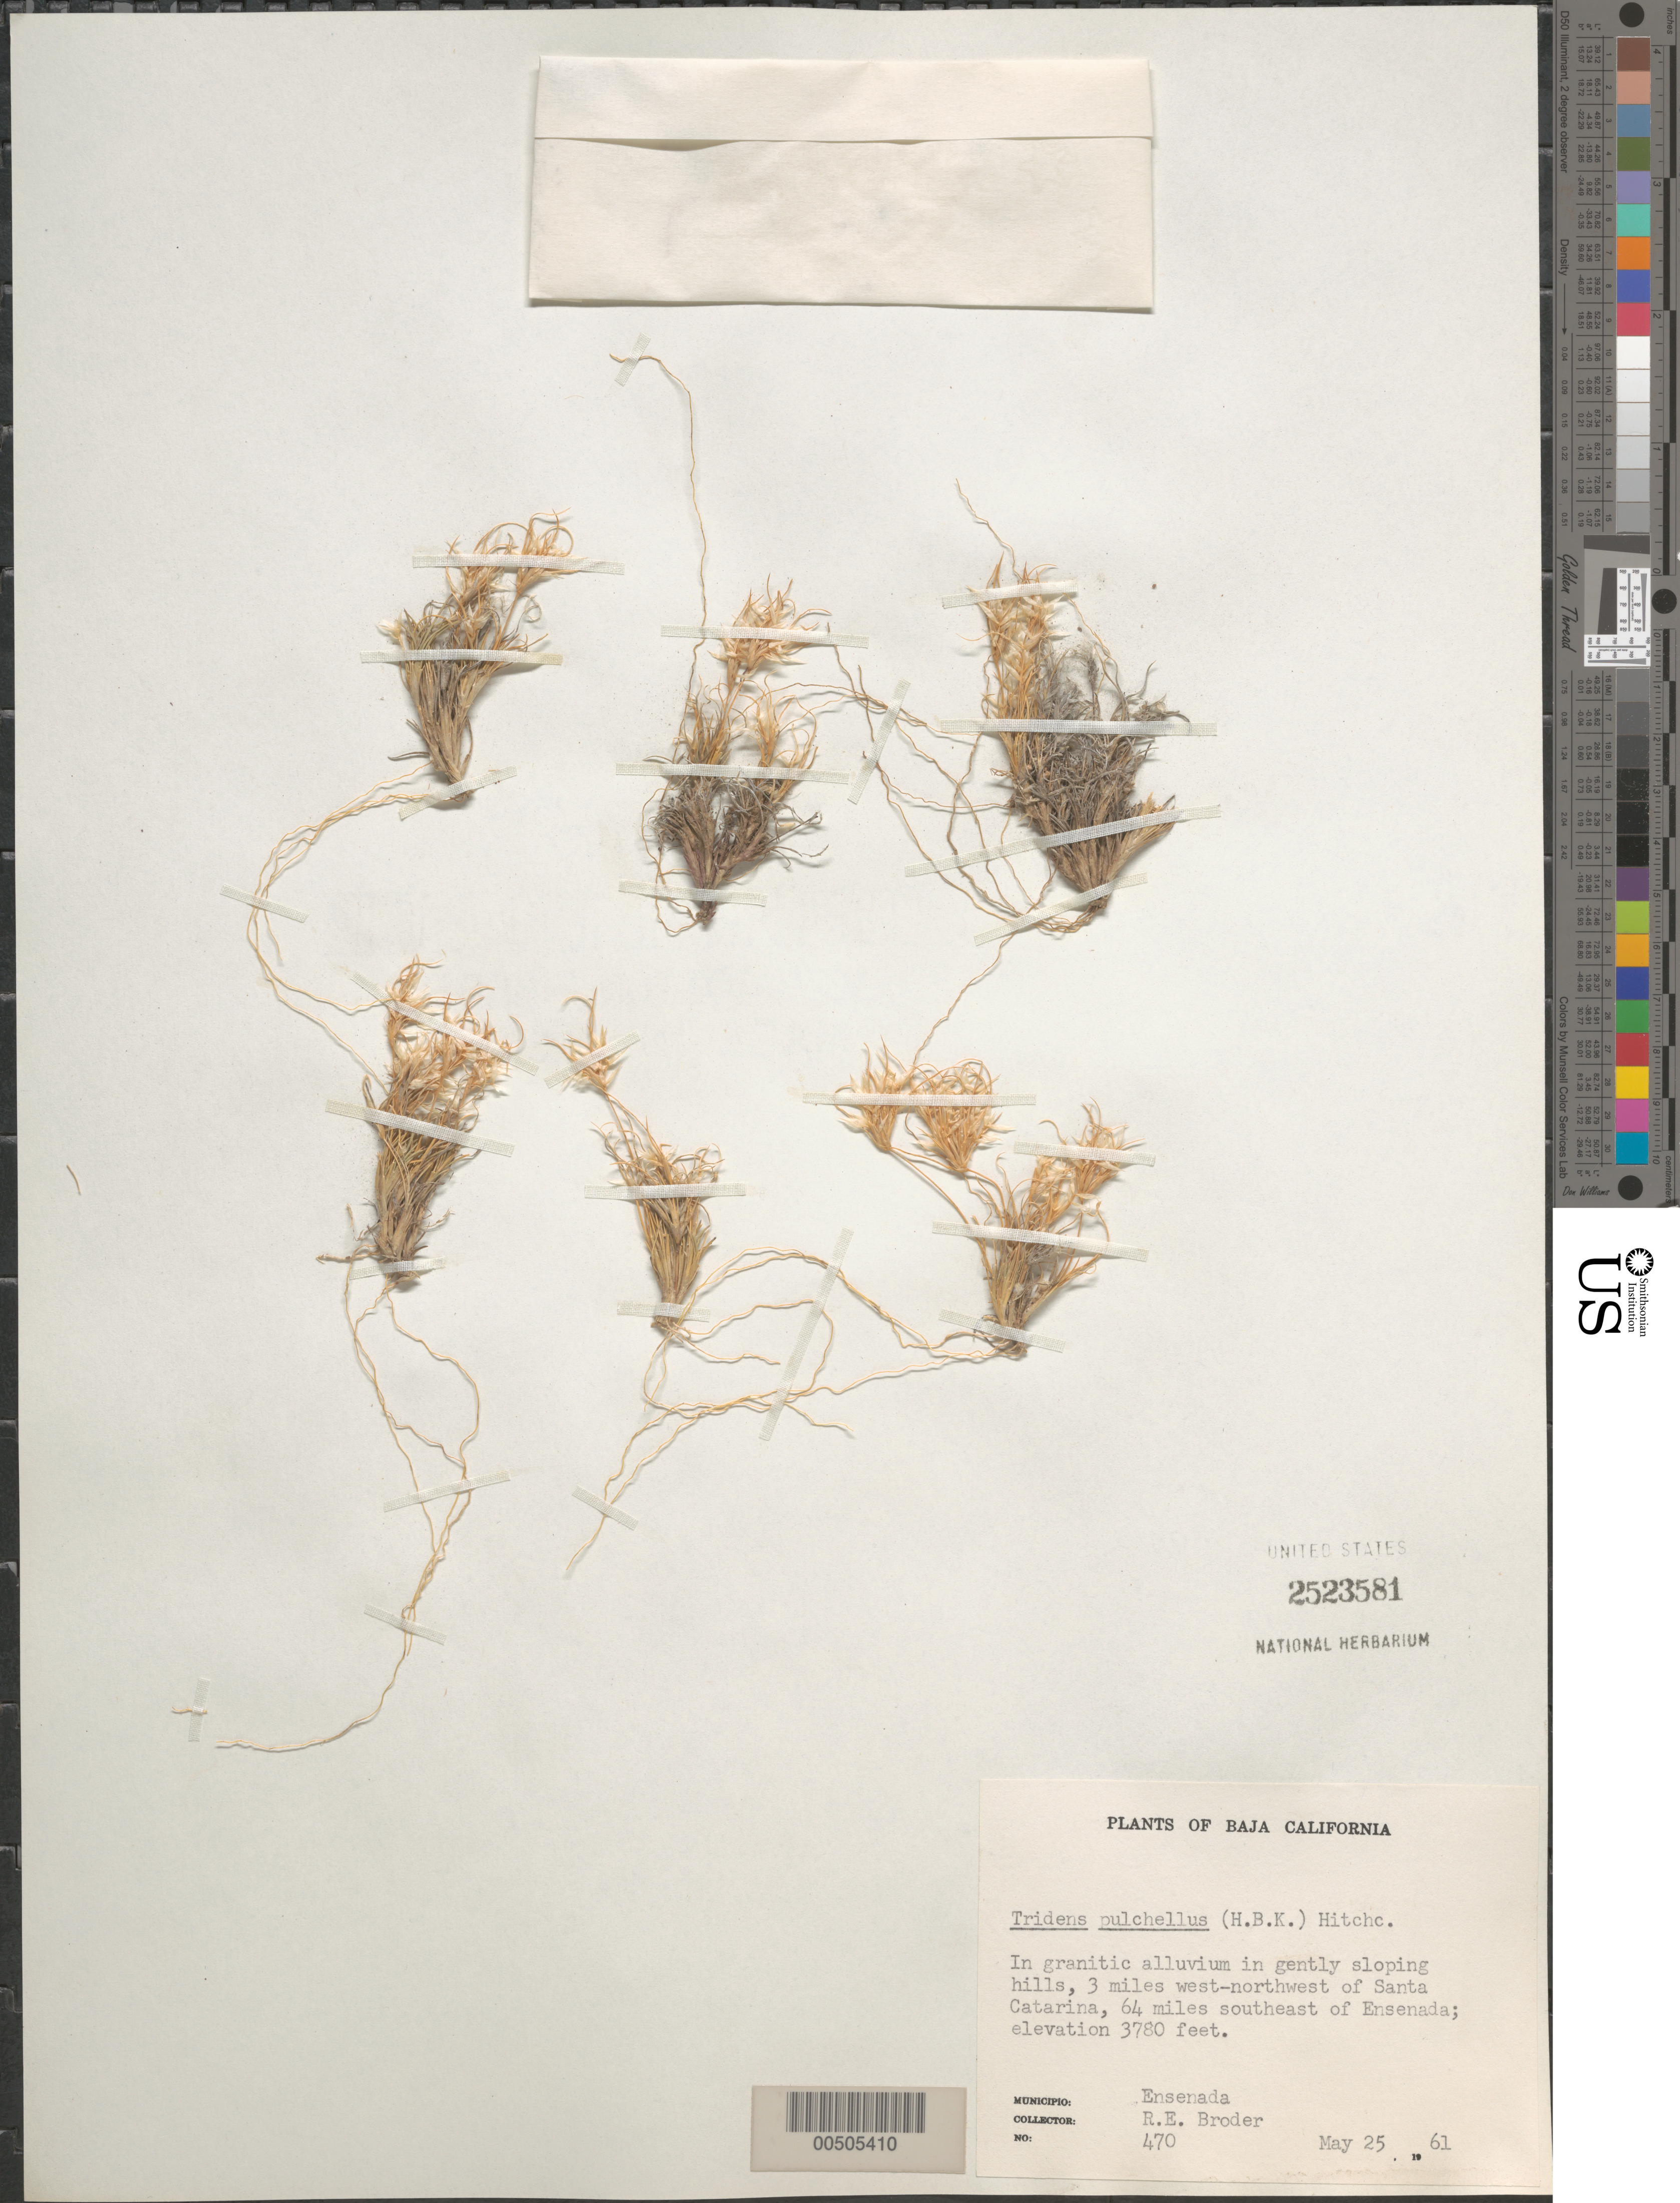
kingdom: Plantae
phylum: Tracheophyta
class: Liliopsida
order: Poales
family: Poaceae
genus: Erioneuron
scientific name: Erioneuron pulchellum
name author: (Kunth) Tateoka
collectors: R. Broder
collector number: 470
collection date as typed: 25 May 1961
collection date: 1961-05-25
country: Mexico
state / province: Baja California Norte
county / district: Ensenada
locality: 3 mi WNW of Santa Catarina, 64 mi SE of Ensenada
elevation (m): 1152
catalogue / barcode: US 2523581